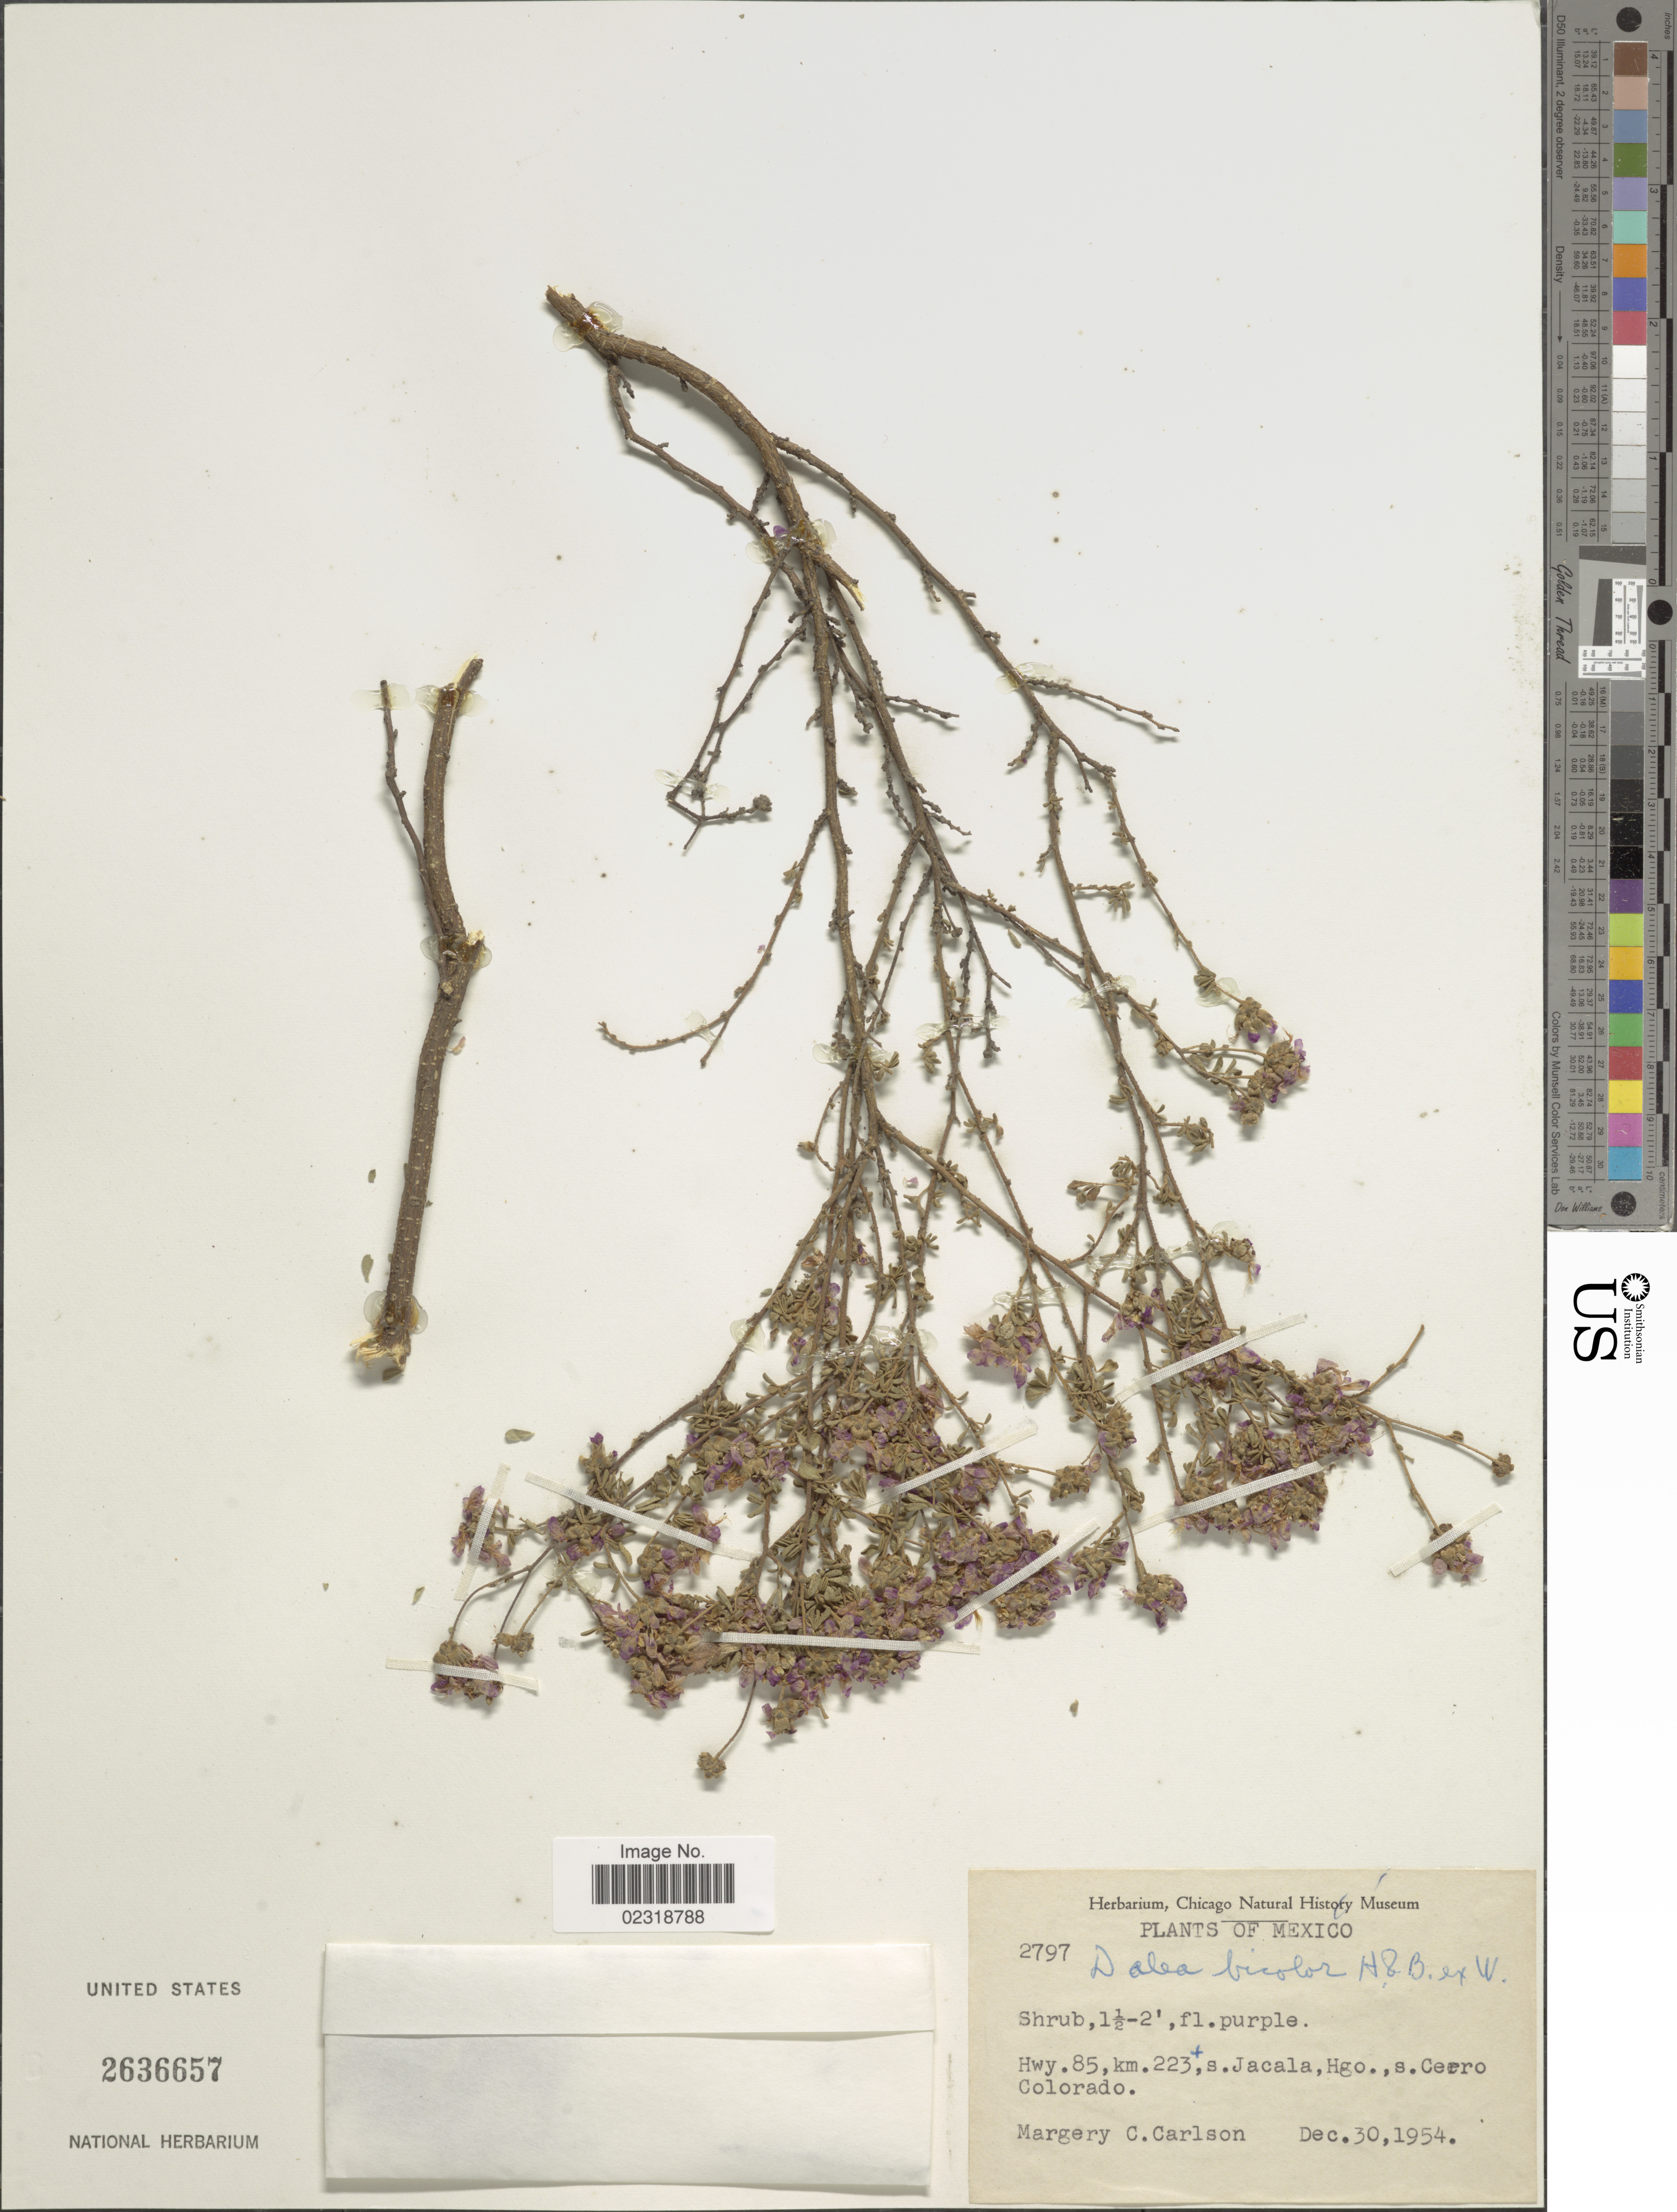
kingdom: Plantae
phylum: Tracheophyta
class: Magnoliopsida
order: Fabales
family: Fabaceae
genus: Dalea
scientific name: Dalea bicolor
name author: Humb. & Bonpl. ex Willd.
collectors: M. C. Carlson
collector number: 2797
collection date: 1954-12-30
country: Mexico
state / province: Hidalgo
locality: Hwy. 85, km. 223, s. Jacala, Hgo., s. Cerro Colorado.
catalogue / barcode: US 2636657